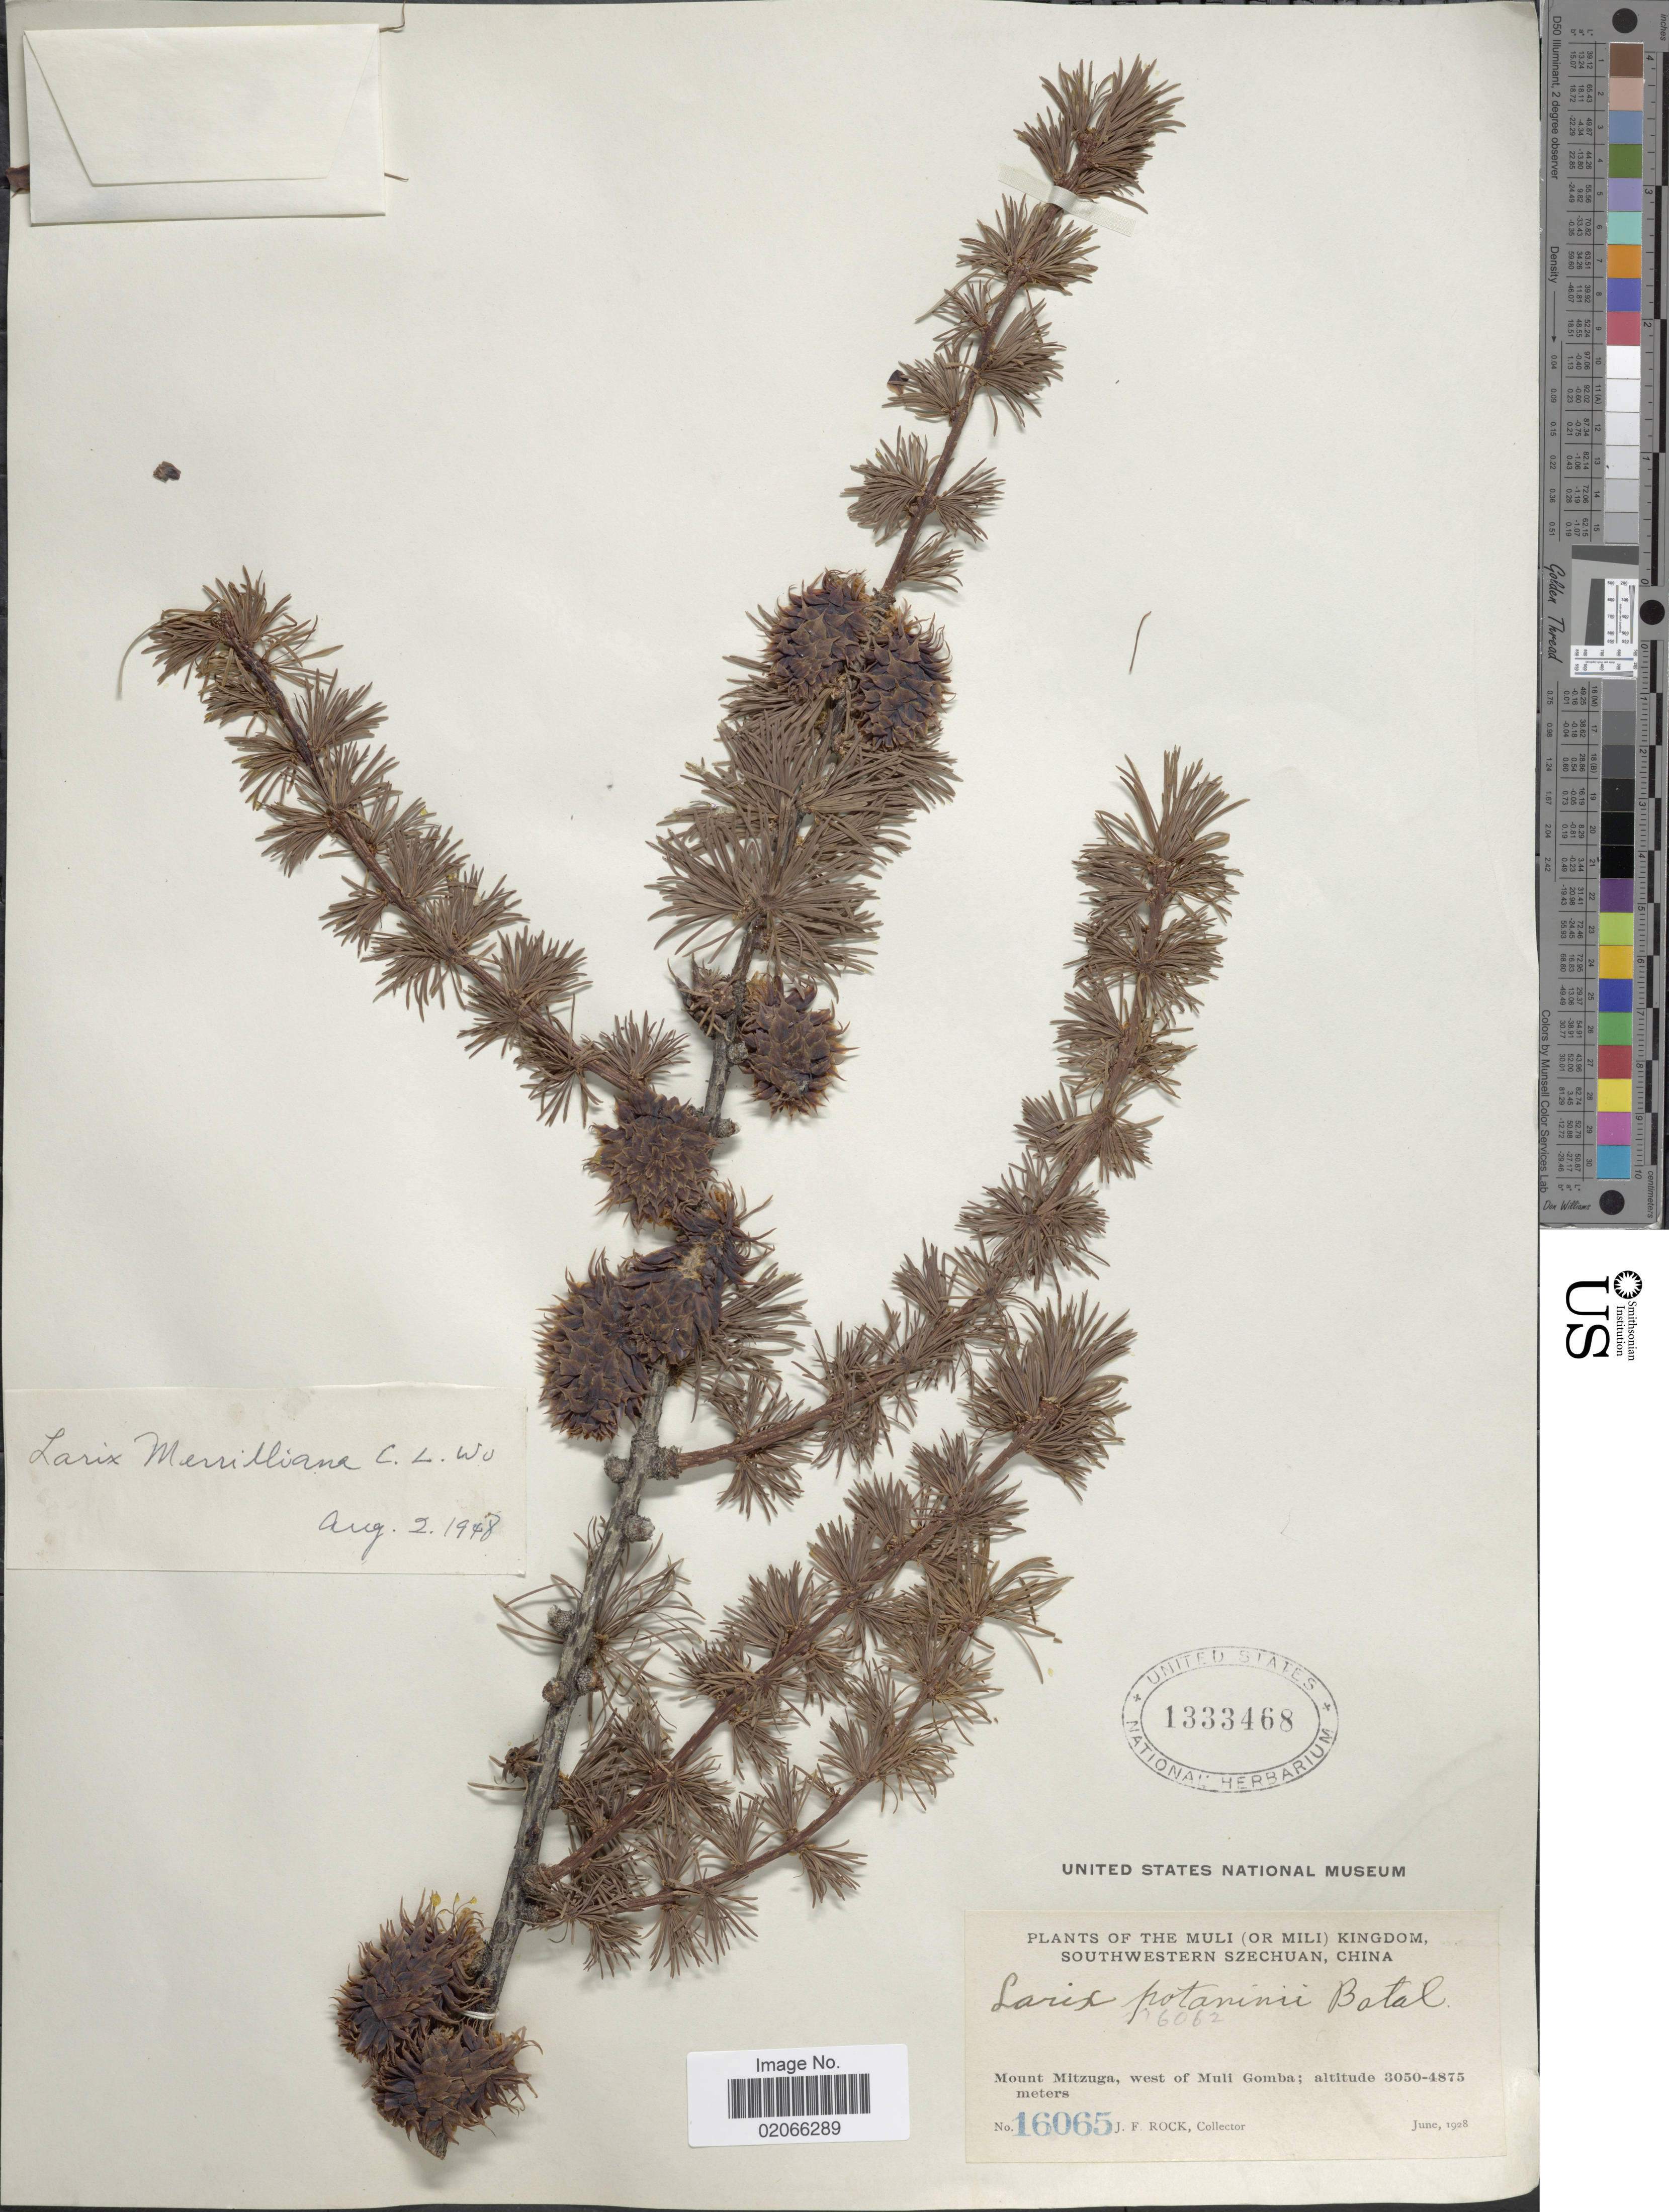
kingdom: Plantae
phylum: Tracheophyta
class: Pinopsida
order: Pinales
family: Pinaceae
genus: Larix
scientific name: Larix merrilliana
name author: C.L. Wu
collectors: J. Rock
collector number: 16065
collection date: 1928-06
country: China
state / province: Sichuan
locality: Muli (or Mili) Kingdom, Southwestern szechuan, Mount Mitzuga, west of Muli Gomba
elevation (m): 3050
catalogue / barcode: US 1333468